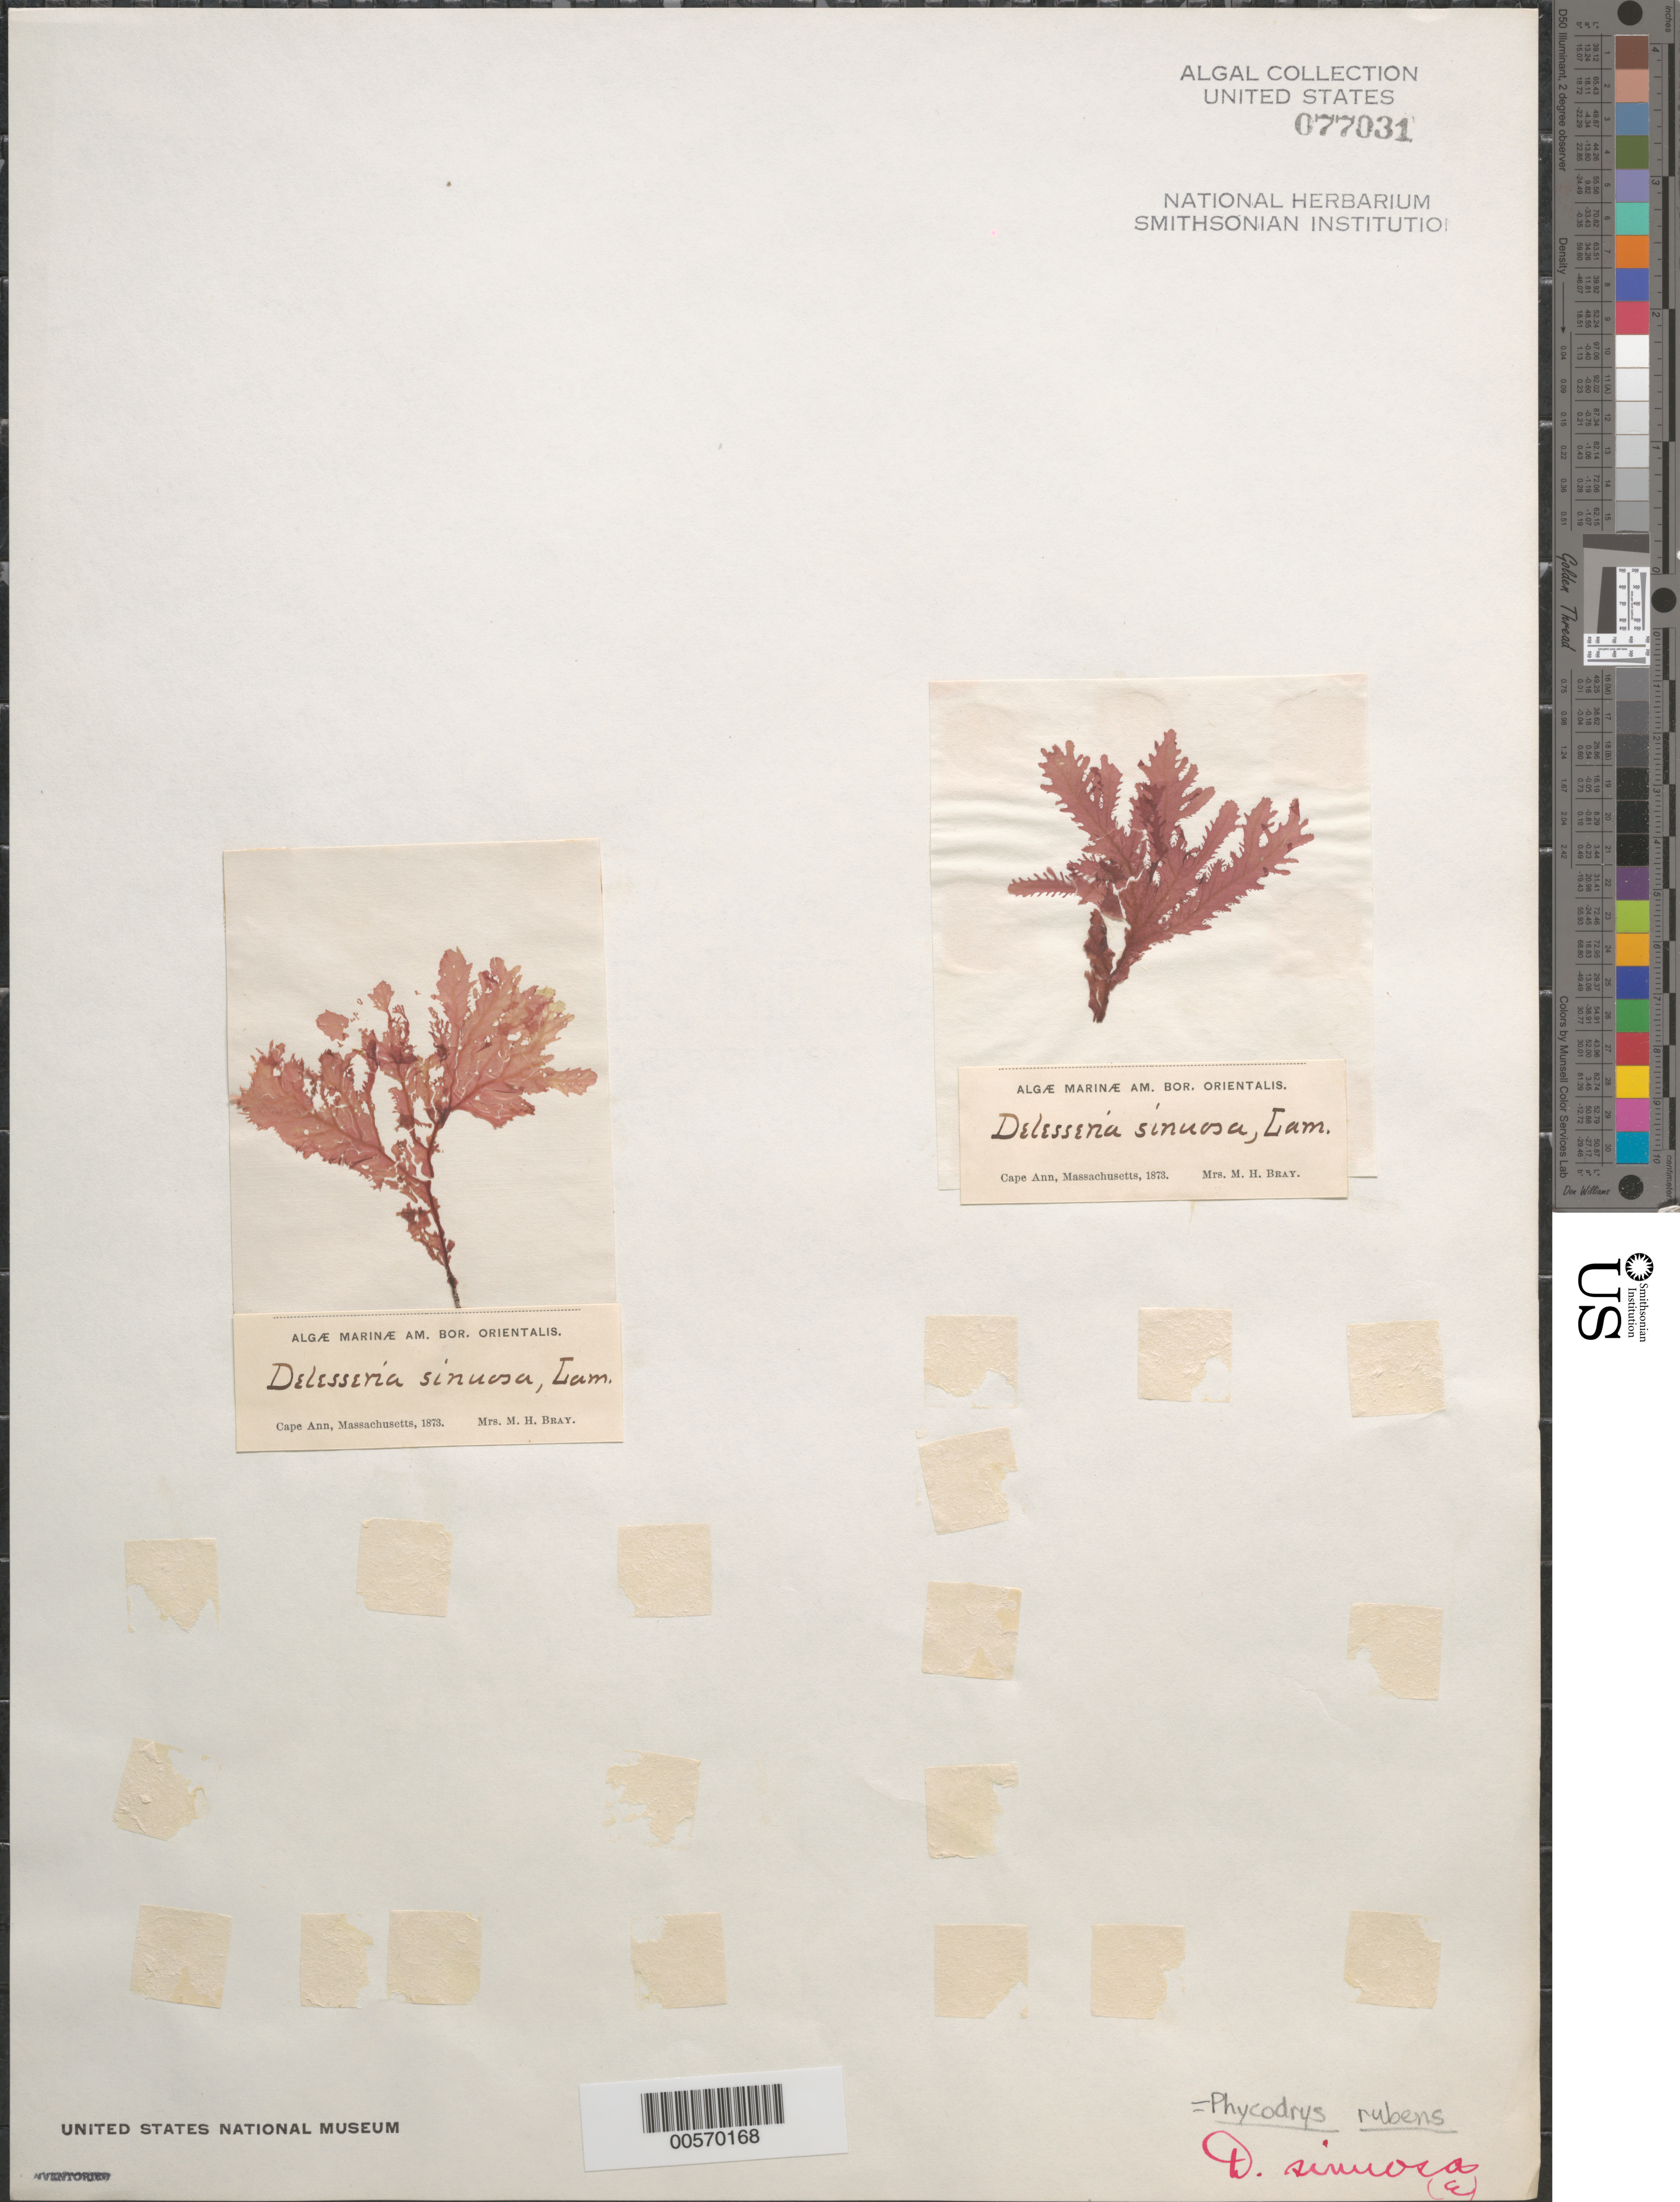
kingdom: Plantae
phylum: Rhodophyta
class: Florideophyceae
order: Ceramiales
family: Delesseriaceae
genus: Phycodrys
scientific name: Phycodrys rubens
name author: (L.) Batters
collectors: M. Bray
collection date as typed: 1873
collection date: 1873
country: United States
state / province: Massachusetts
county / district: Essex County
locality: Cape Ann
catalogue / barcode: US 77031